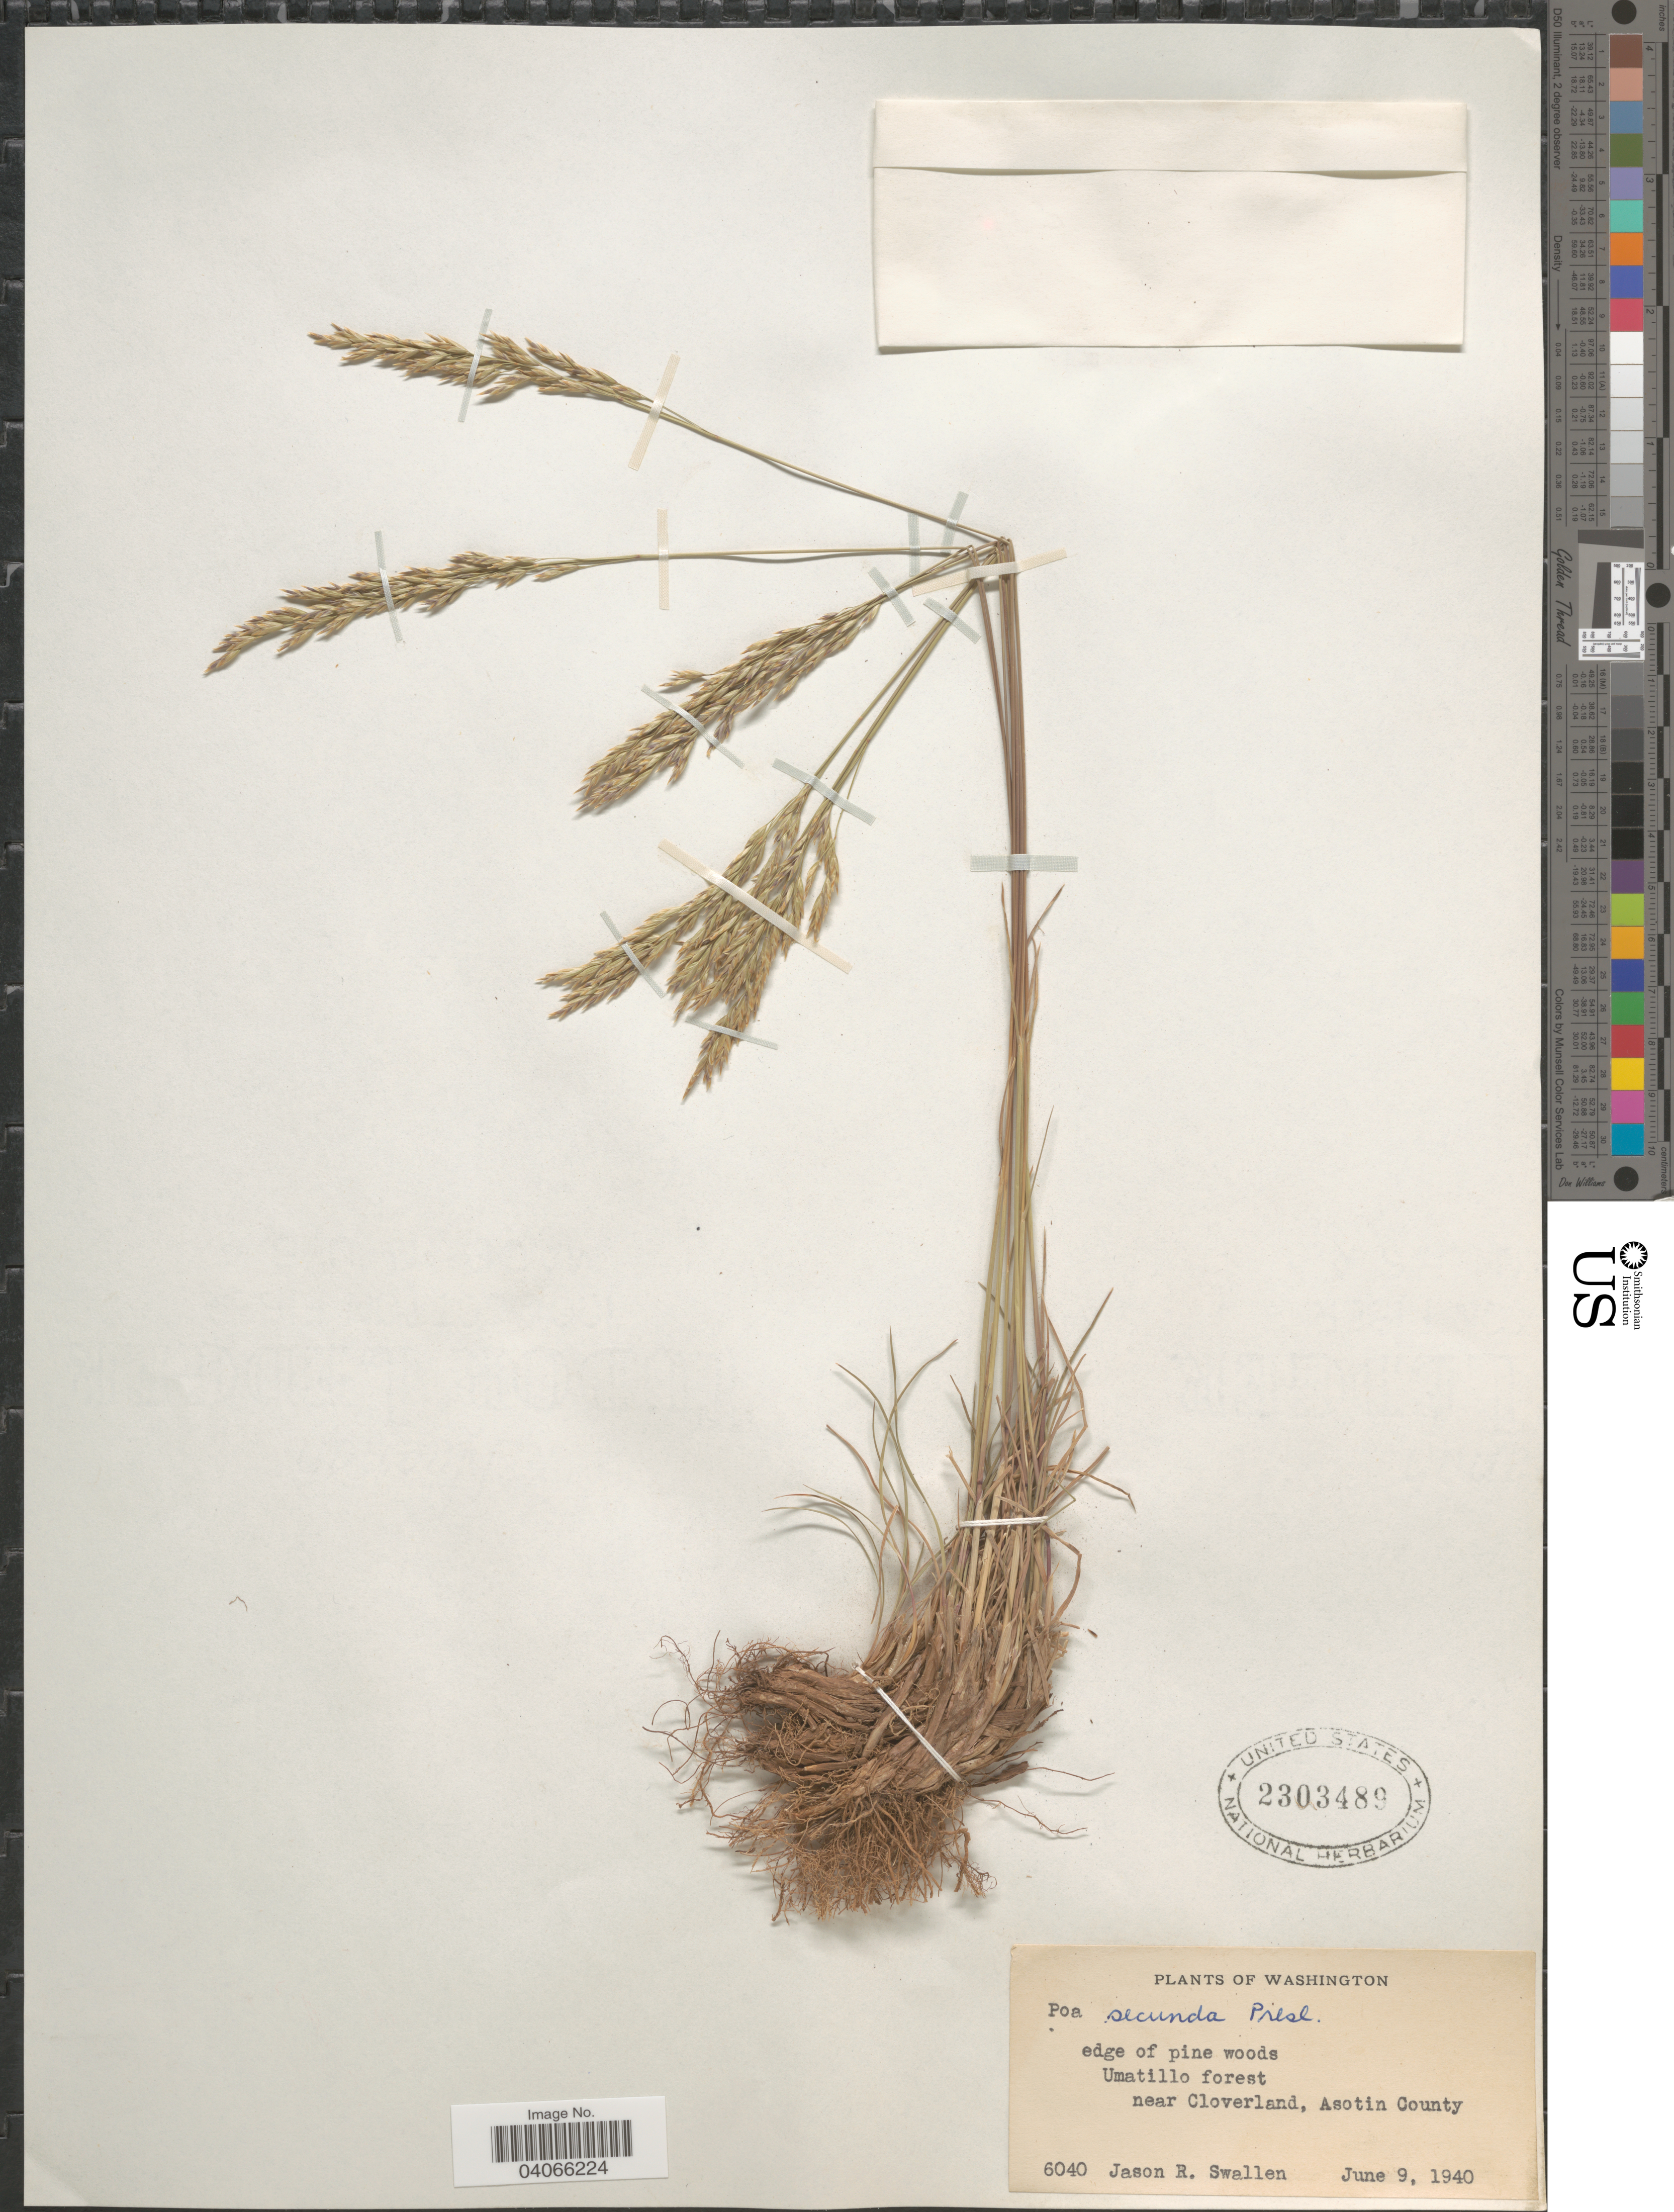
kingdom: Plantae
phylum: Tracheophyta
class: Liliopsida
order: Poales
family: Poaceae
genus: Poa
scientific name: Poa secunda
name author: J. Presl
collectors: J. R. Swallen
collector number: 6040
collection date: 1940-06-09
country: United States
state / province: Washington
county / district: Asotin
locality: Umatillo forest near Cloverland, Asotin County.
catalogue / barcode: US 2303489